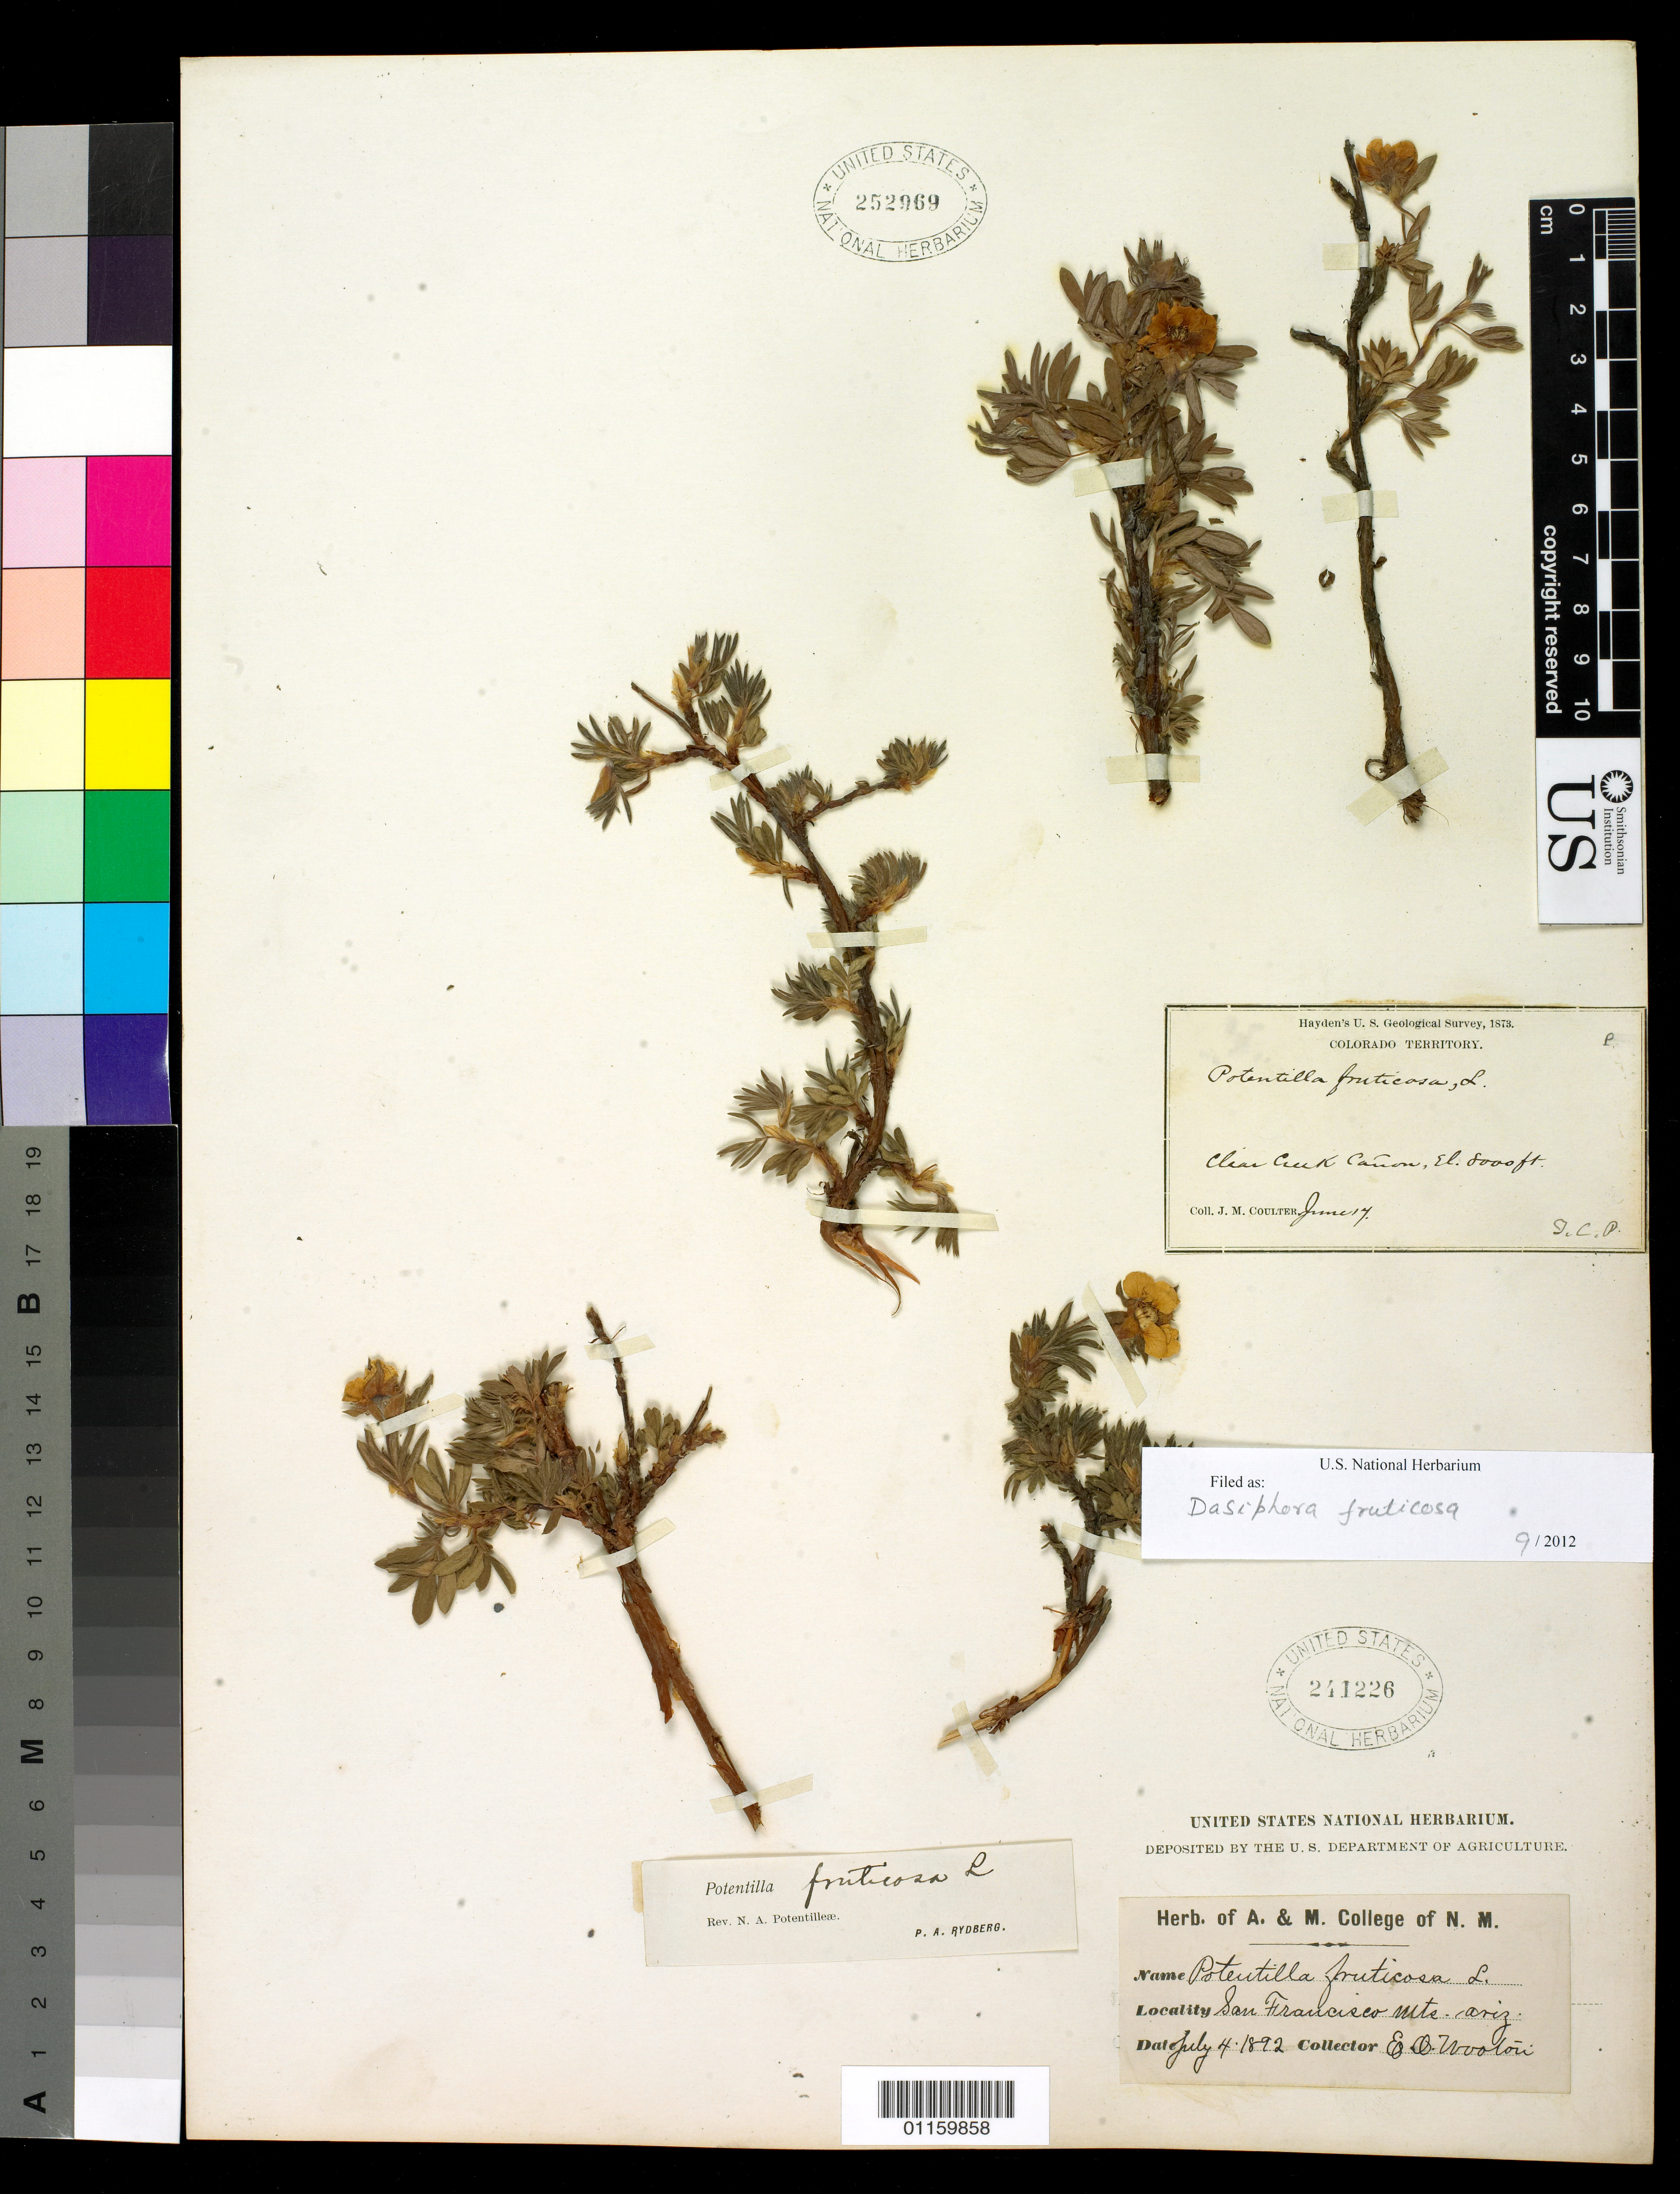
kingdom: Plantae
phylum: Tracheophyta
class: Magnoliopsida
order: Rosales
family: Rosaceae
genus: Dasiphora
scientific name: Dasiphora fruticosa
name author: (L.) Rydb.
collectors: J. M. Coulter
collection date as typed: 17 Jun 1873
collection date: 1873-06-17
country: United States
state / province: Colorado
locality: Clear Creek Canyon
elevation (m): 2438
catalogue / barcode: US 241226